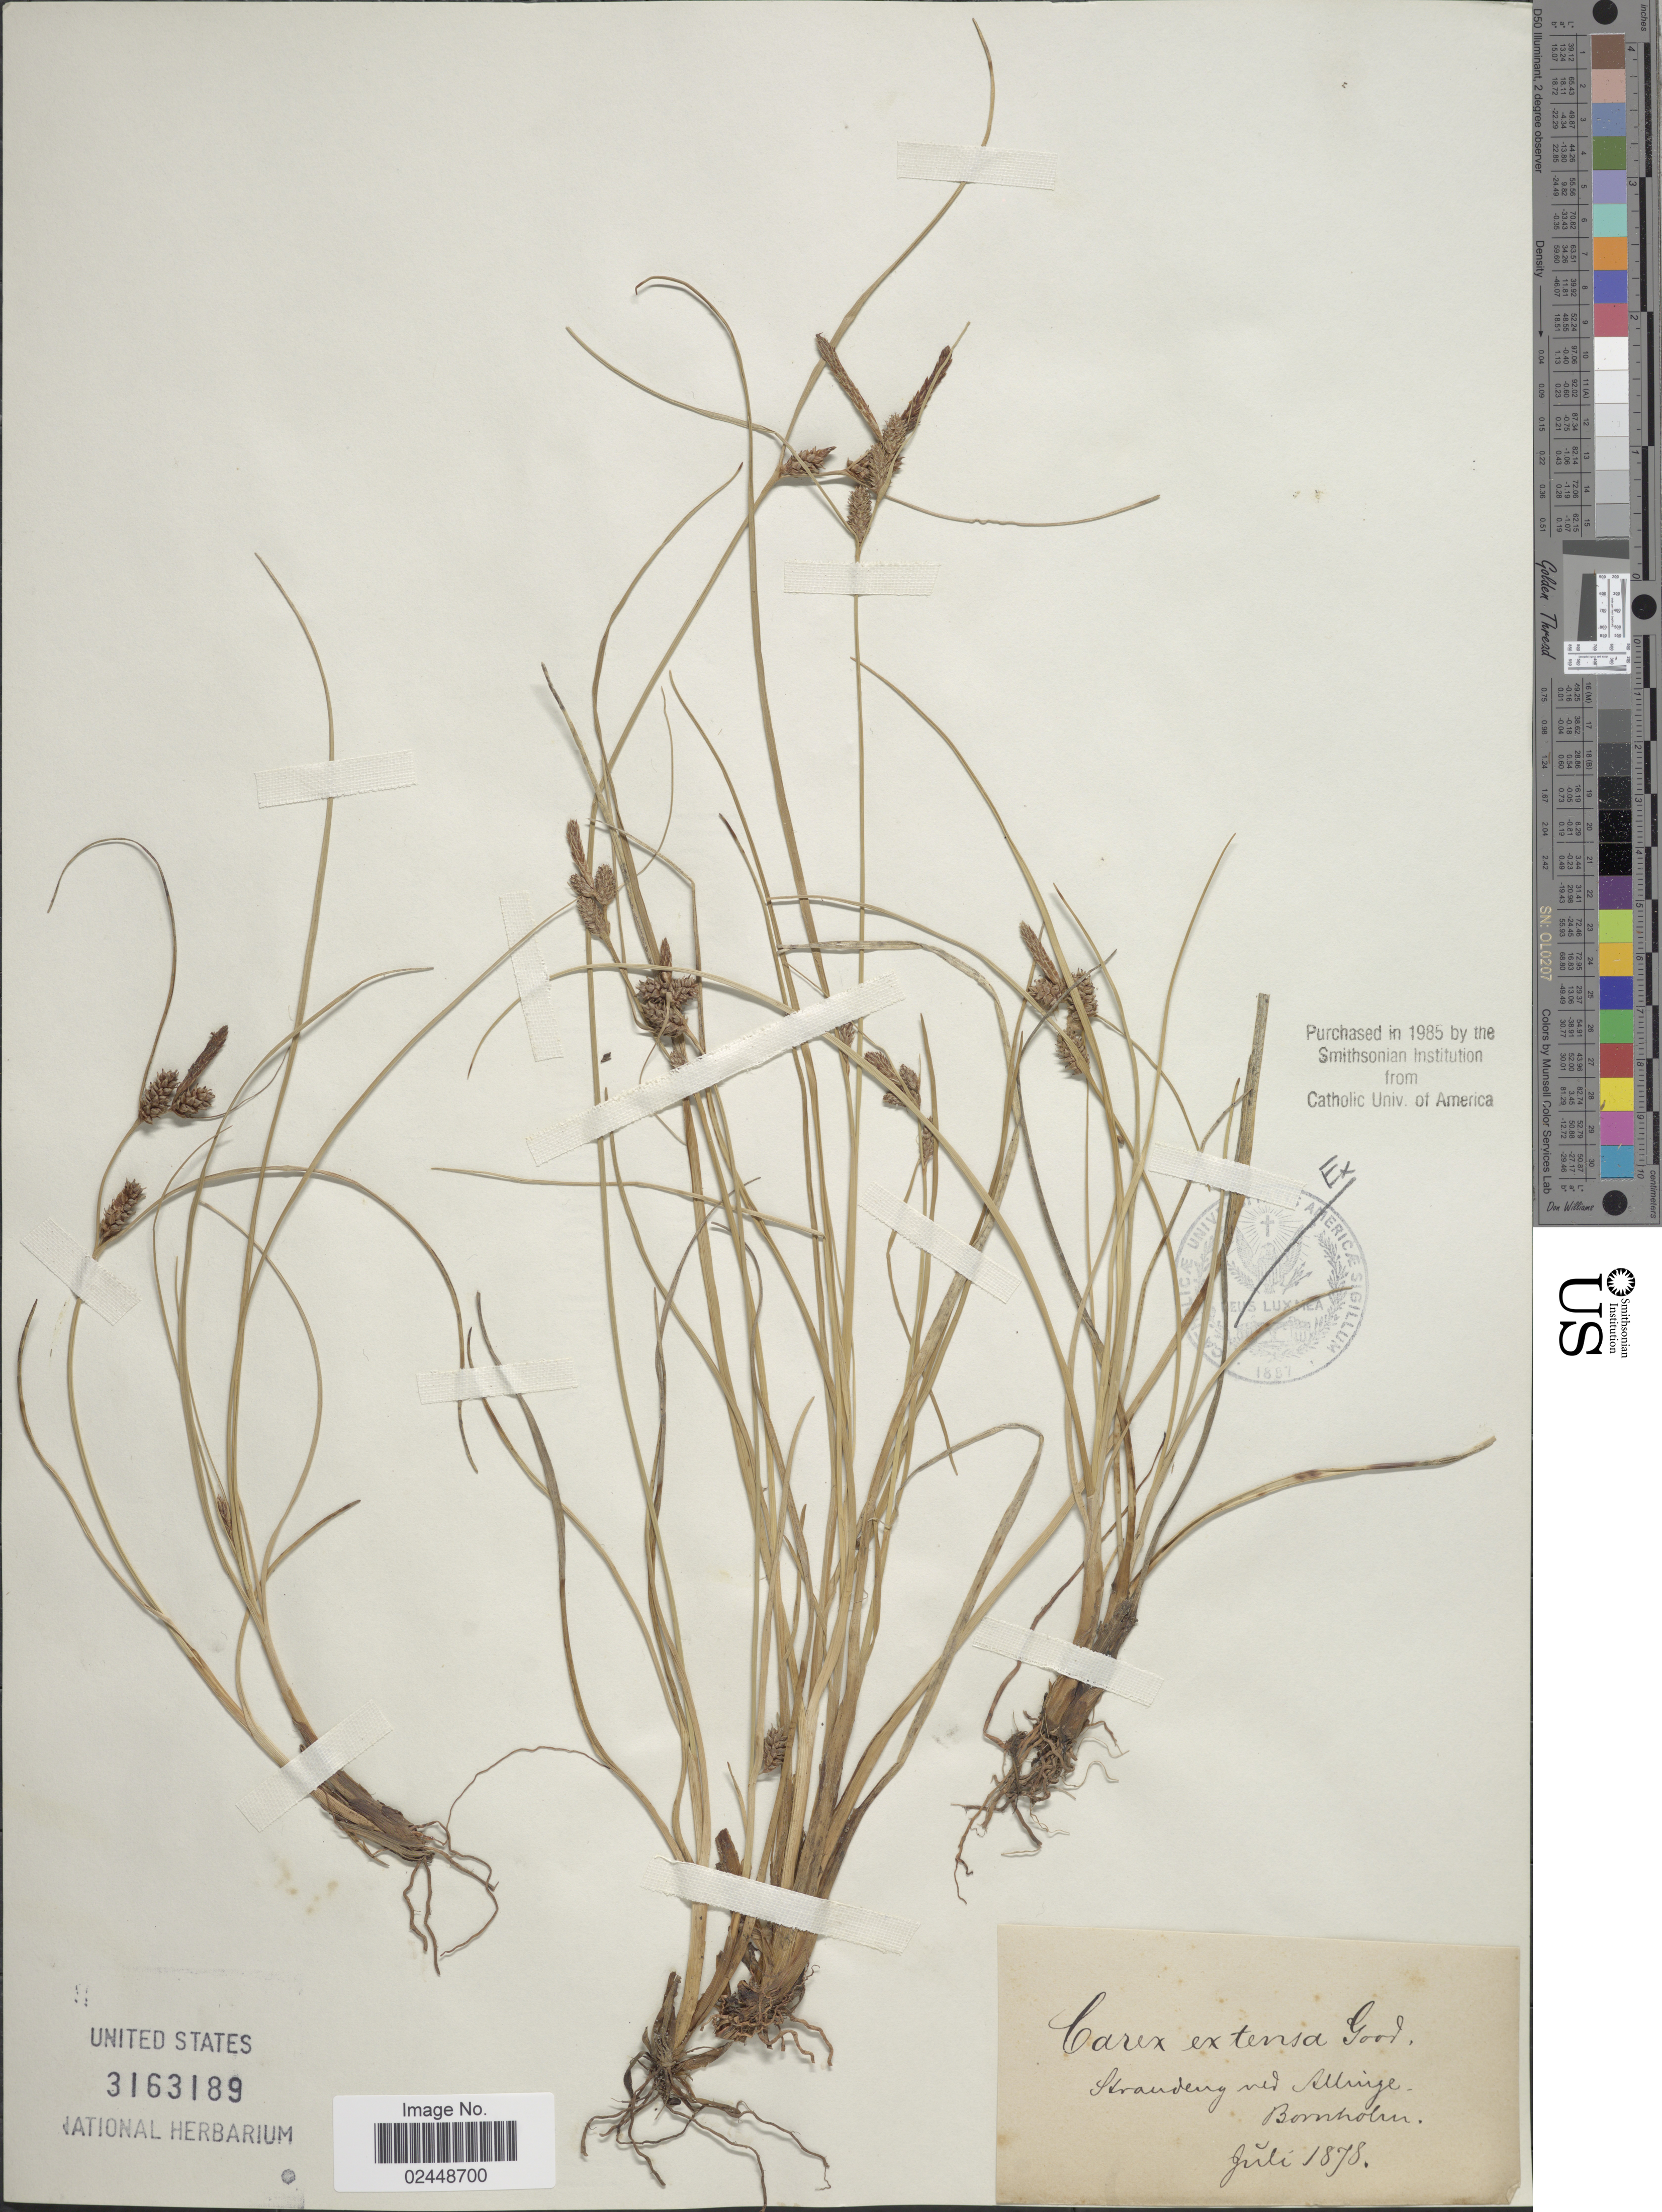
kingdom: Plantae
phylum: Tracheophyta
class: Liliopsida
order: Poales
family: Cyperaceae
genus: Carex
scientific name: Carex extensa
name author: Gooden.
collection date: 1878-07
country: Denmark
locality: Strandeng ved Allinge, Bornholm.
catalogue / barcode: US 3163189